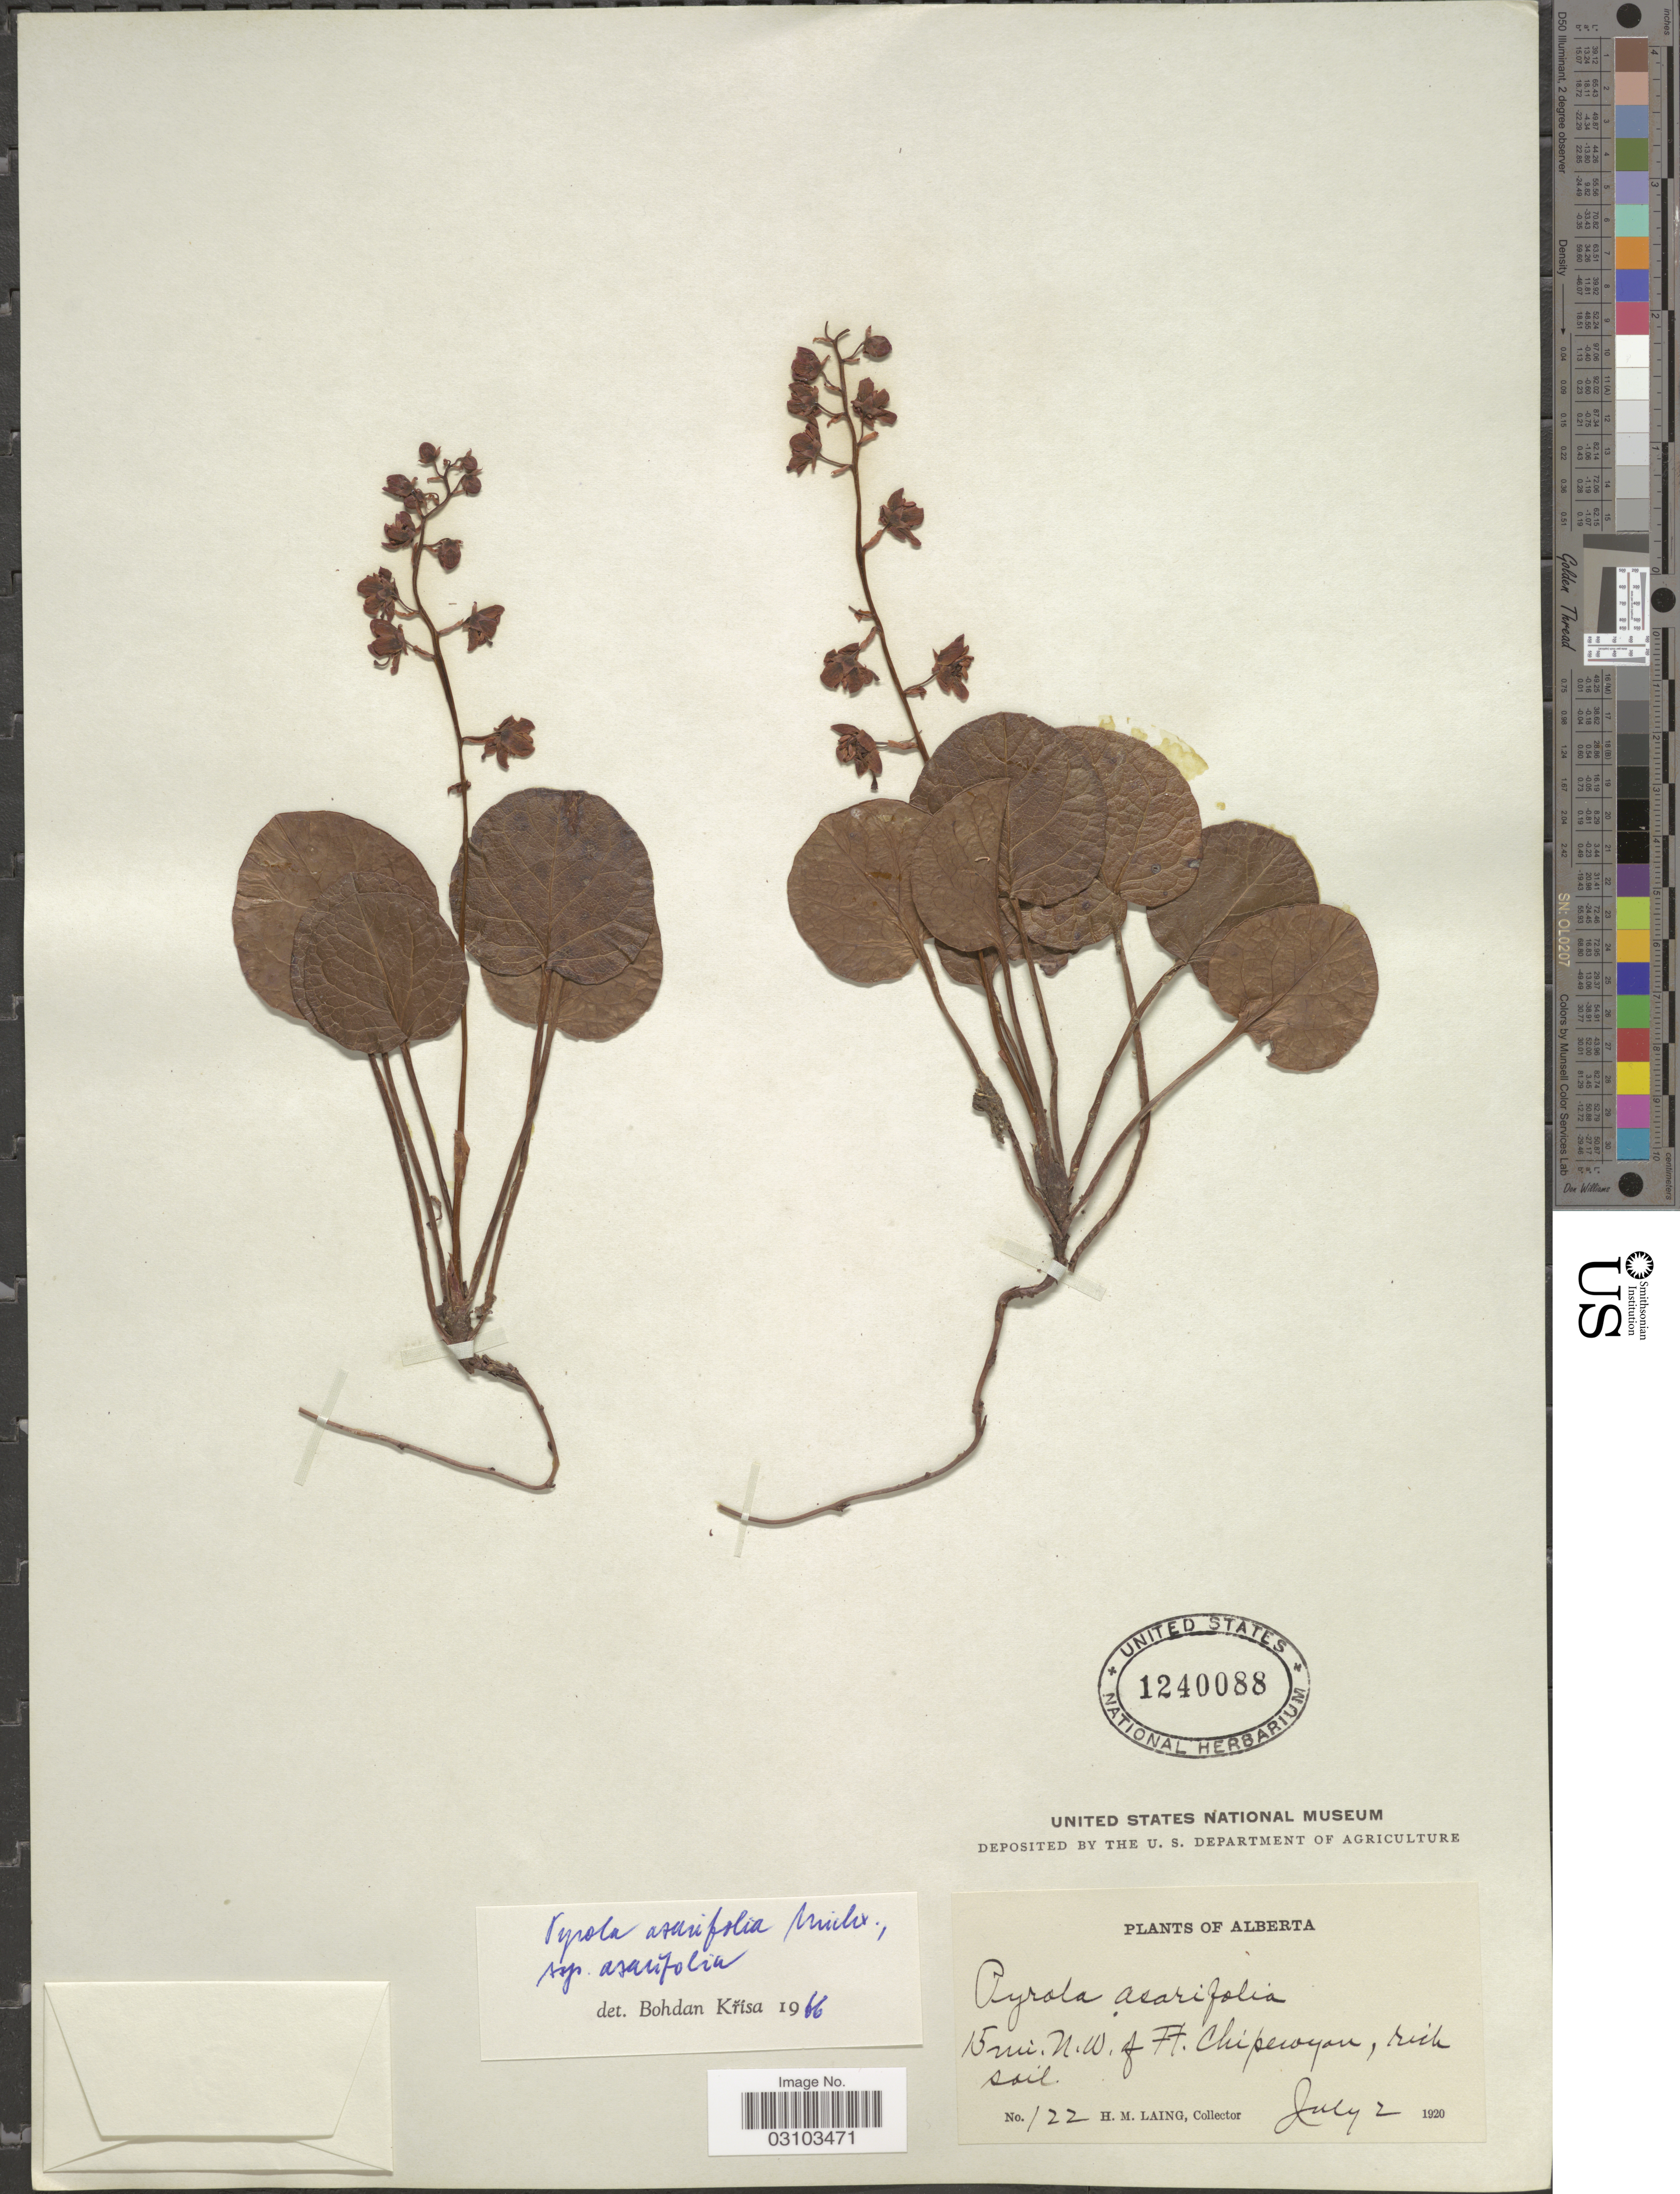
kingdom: Plantae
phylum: Tracheophyta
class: Magnoliopsida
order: Ericales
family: Ericaceae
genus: Pyrola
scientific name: Pyrola asarifolia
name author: Michx.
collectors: H. Laing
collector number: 122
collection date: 1920-07-02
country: Canada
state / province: Alberta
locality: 15 mi. N.W. of Ft. Chipewyan, rich soil.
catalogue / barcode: US 1240088